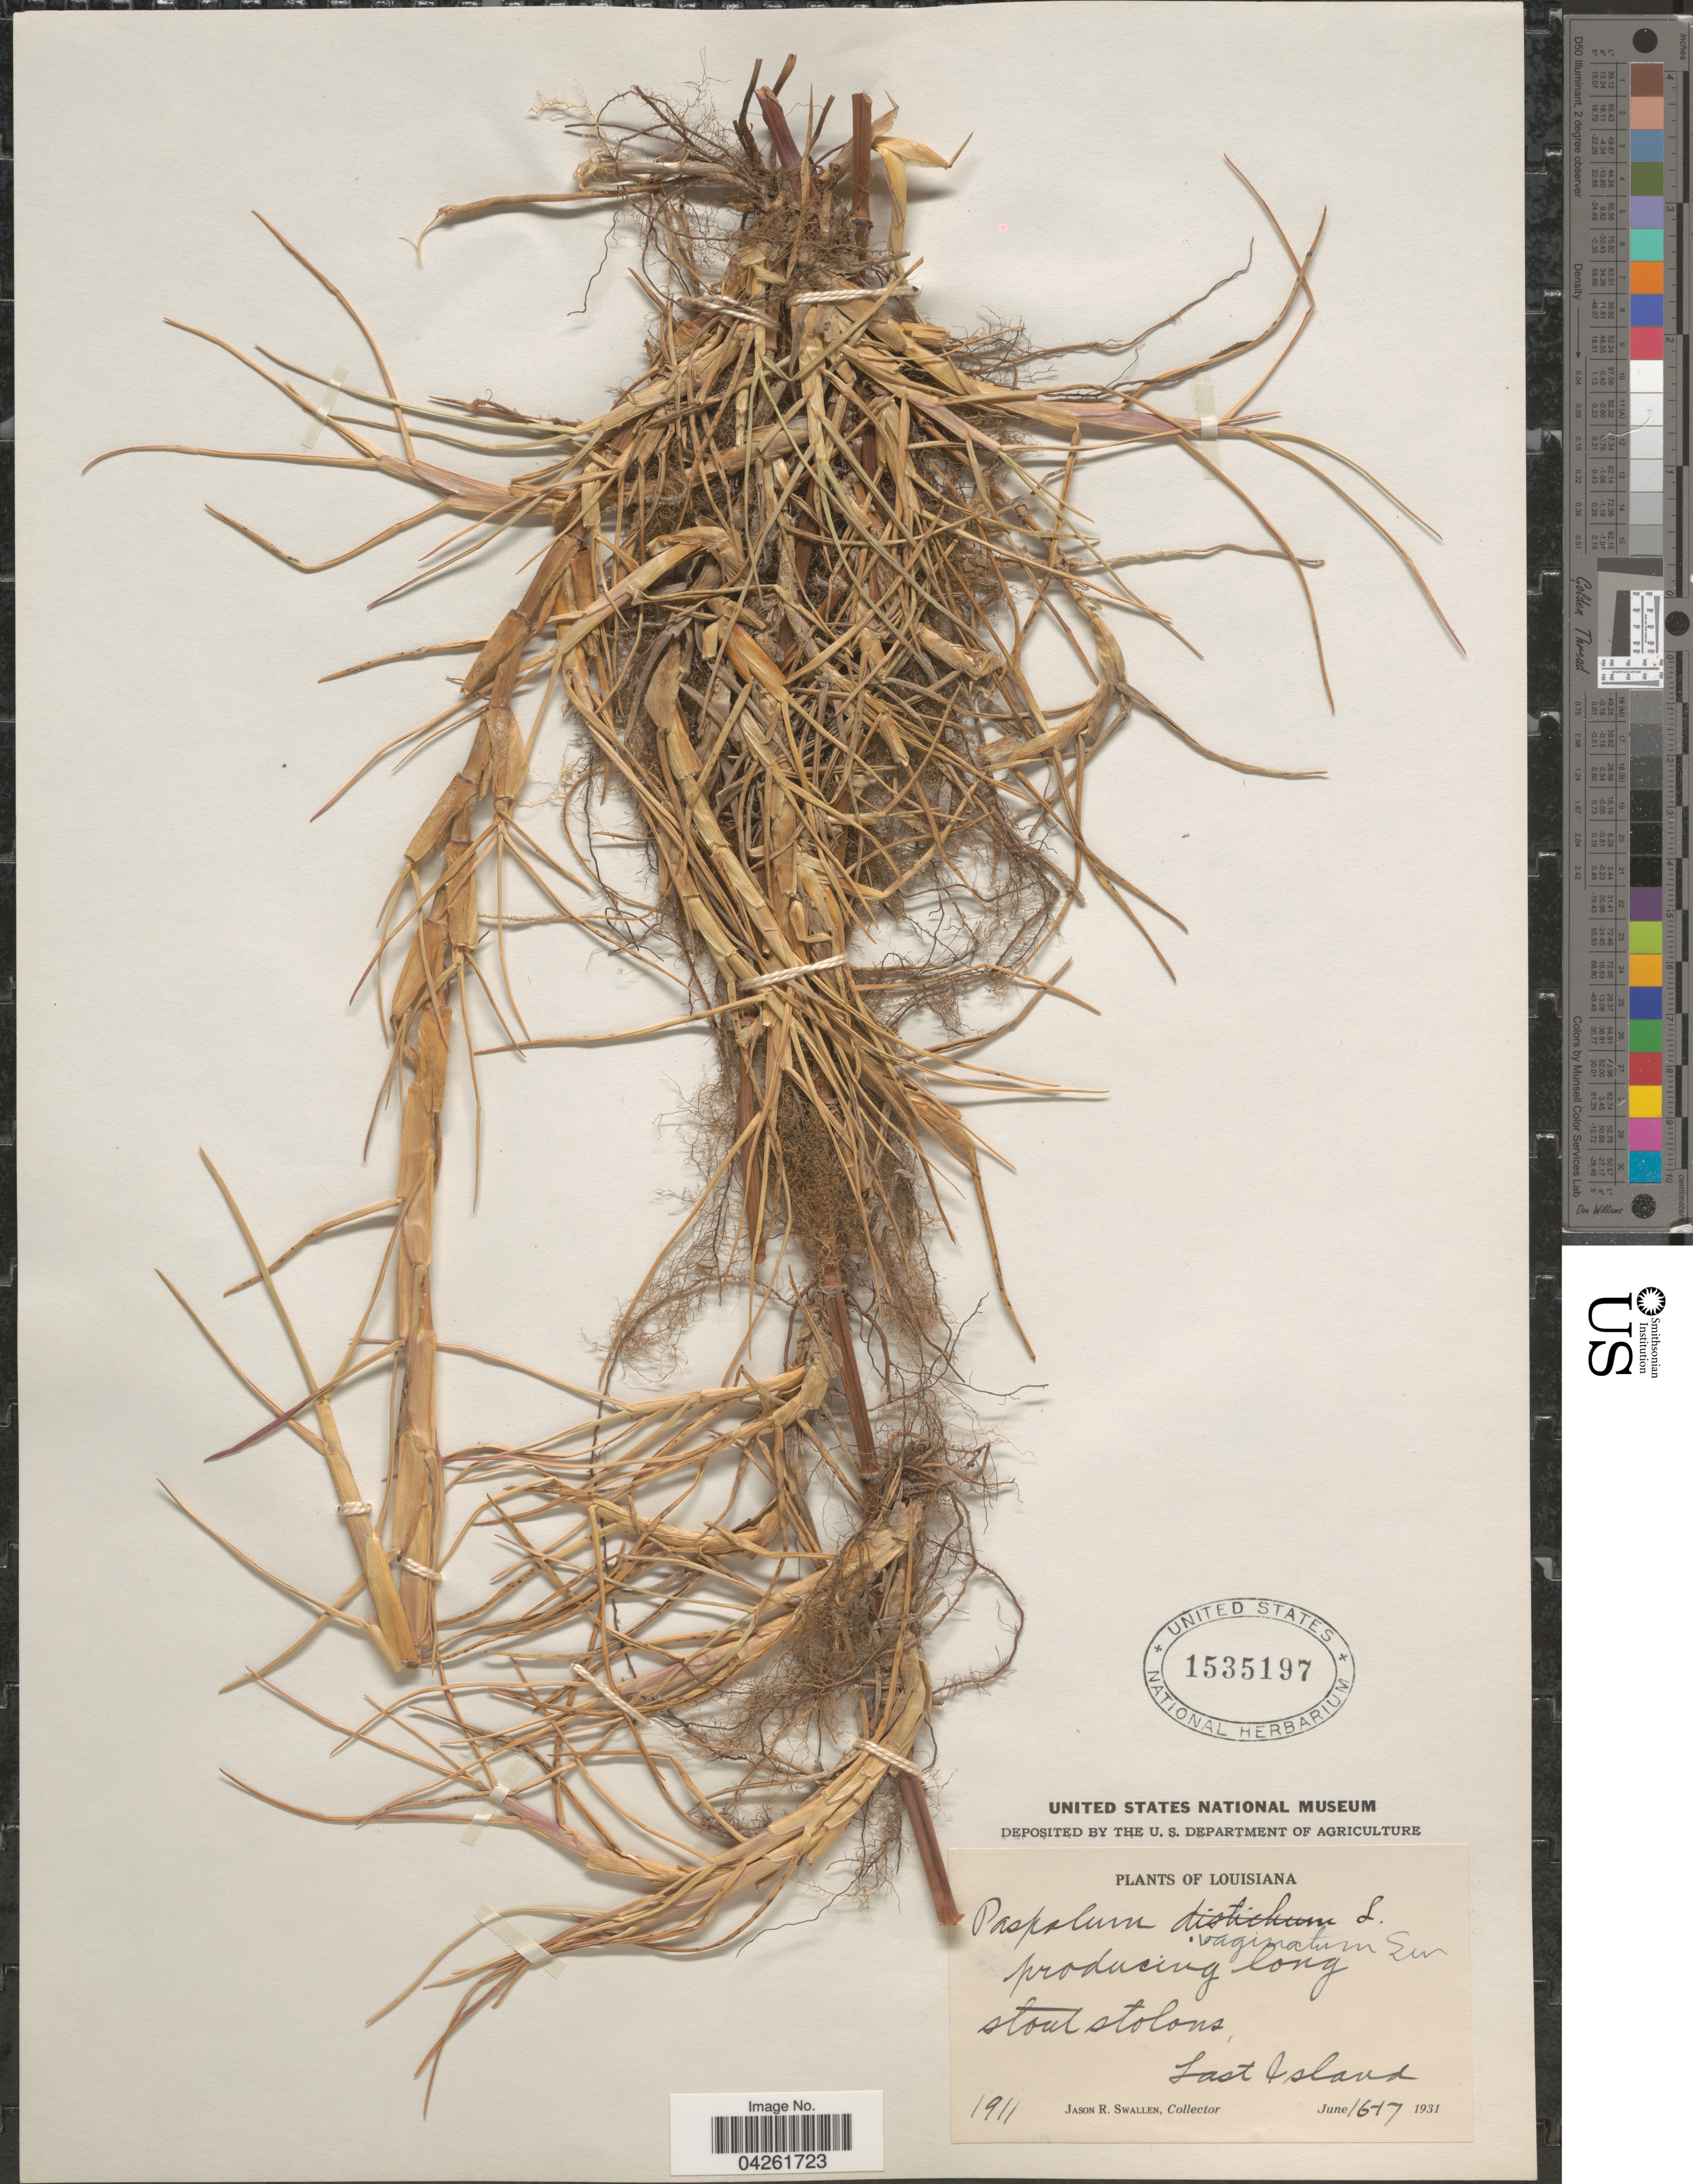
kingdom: Plantae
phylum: Tracheophyta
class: Liliopsida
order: Poales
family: Poaceae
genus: Paspalum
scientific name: Paspalum distichum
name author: L.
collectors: J. R. Swallen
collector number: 1911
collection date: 1931-06-16/1931-06-17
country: United States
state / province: Louisiana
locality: Stout stolons, Last Island.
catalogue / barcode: US 1535197